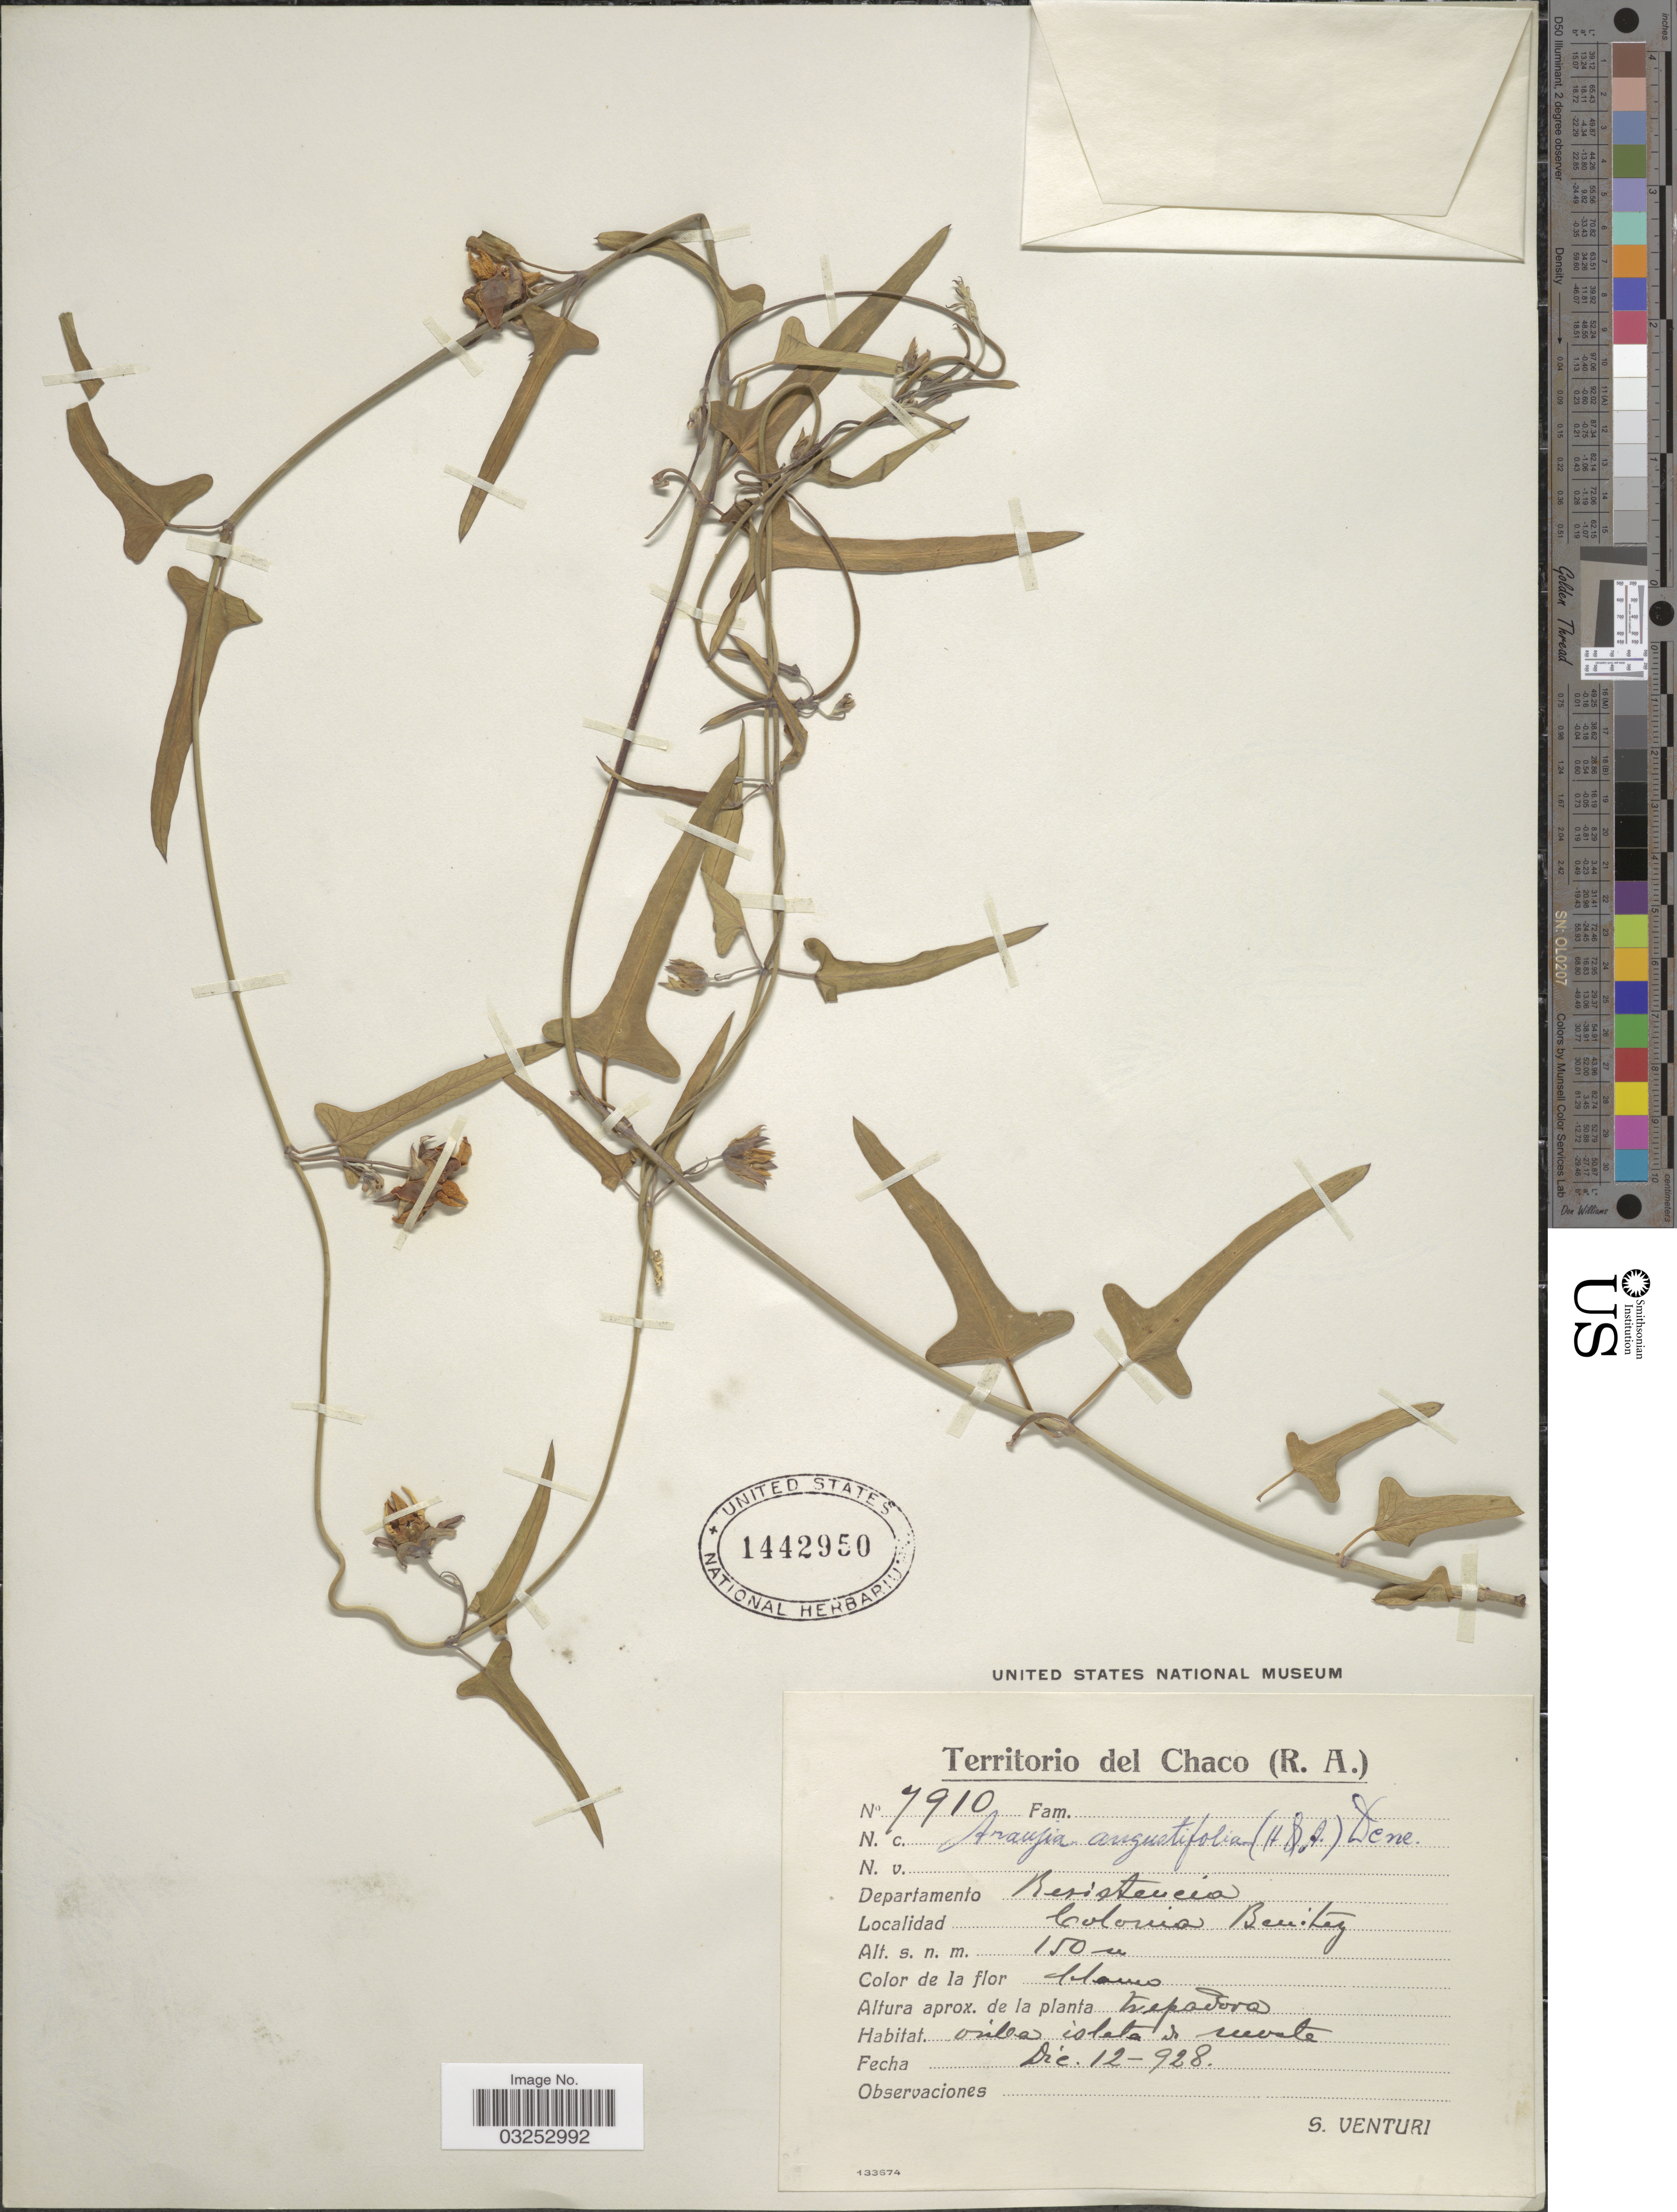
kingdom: Plantae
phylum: Tracheophyta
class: Magnoliopsida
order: Gentianales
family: Apocynaceae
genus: Araujia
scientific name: Araujia angustifolia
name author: (Hook. & Arn.) Steud.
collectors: S. Venturi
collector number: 7910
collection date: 1928-12-12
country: Argentina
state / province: Chaco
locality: Territorio del Chaco, (R.A.) Departamento Resistancia, Colonia Benitez.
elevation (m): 150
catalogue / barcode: US 1442950